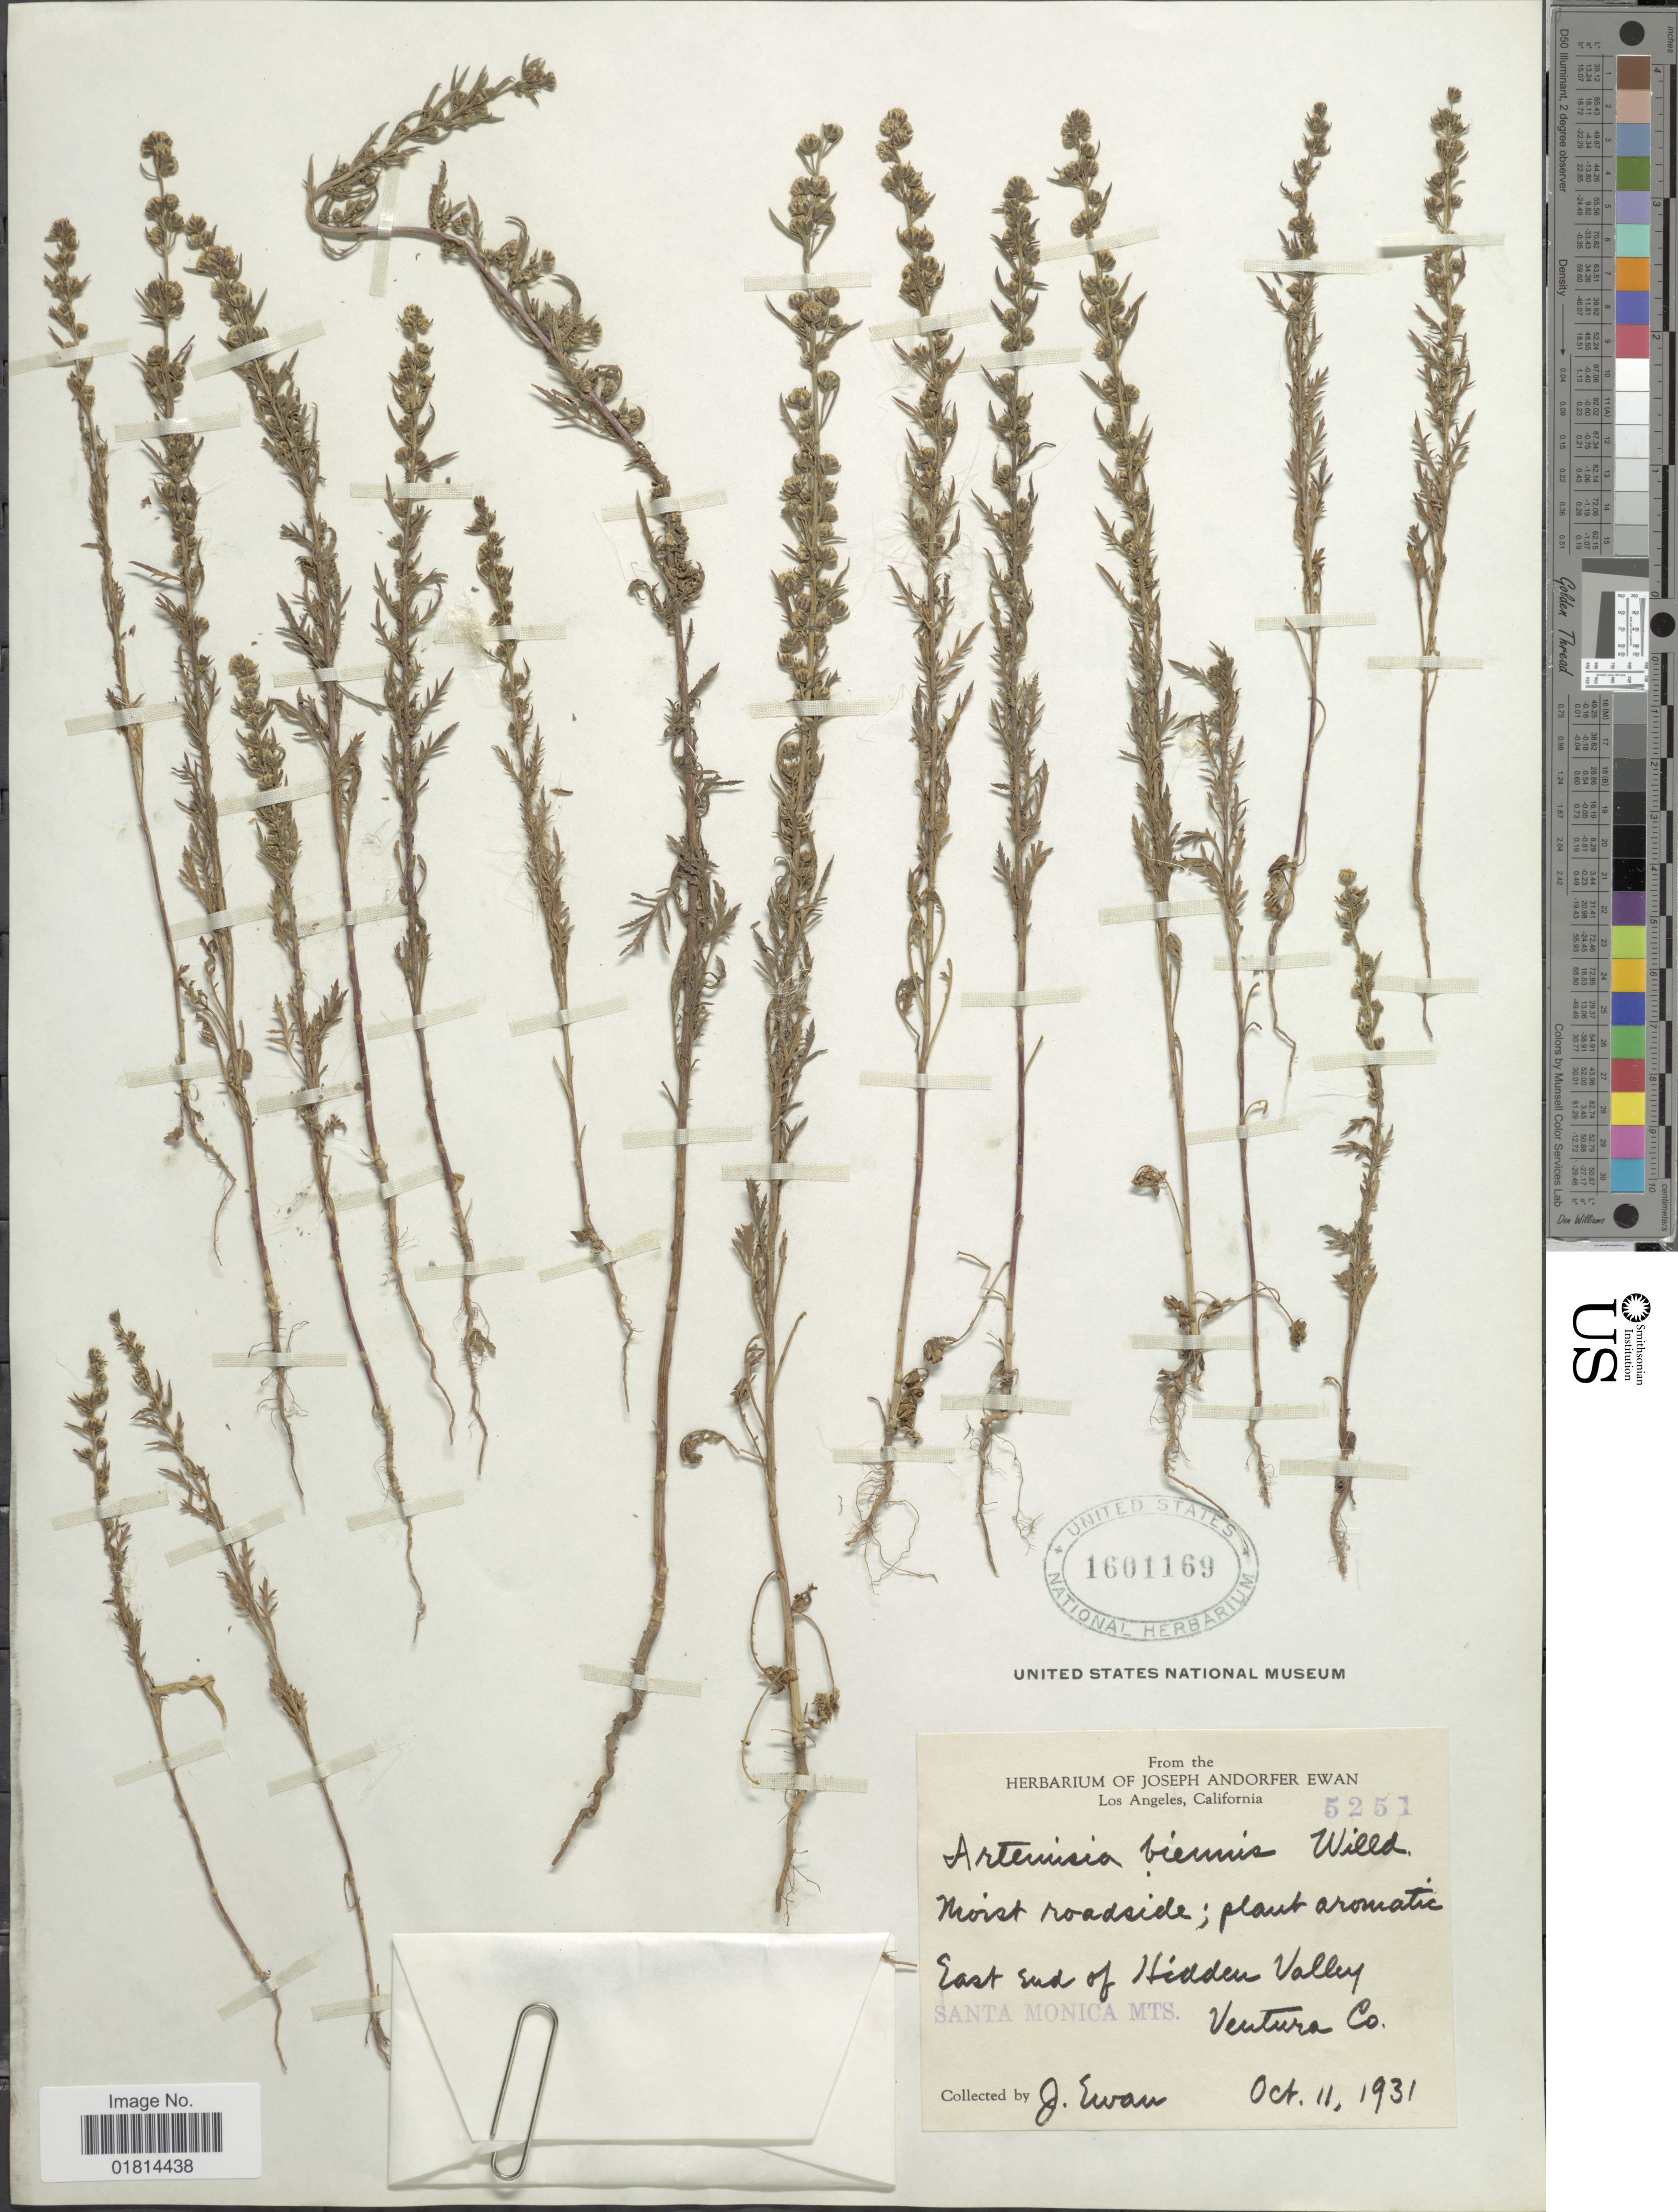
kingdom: Plantae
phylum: Tracheophyta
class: Magnoliopsida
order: Asterales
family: Asteraceae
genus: Artemisia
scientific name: Artemisia biennis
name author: Willd.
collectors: J. A. Ewan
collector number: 5251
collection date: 1931-10-11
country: United States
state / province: California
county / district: Los Angeles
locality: Los Angeles, California. Moist roadside; plant aromatic. East end of Hidden Valley. Santa Monica Mts. Ventura Co.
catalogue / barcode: US 1601169